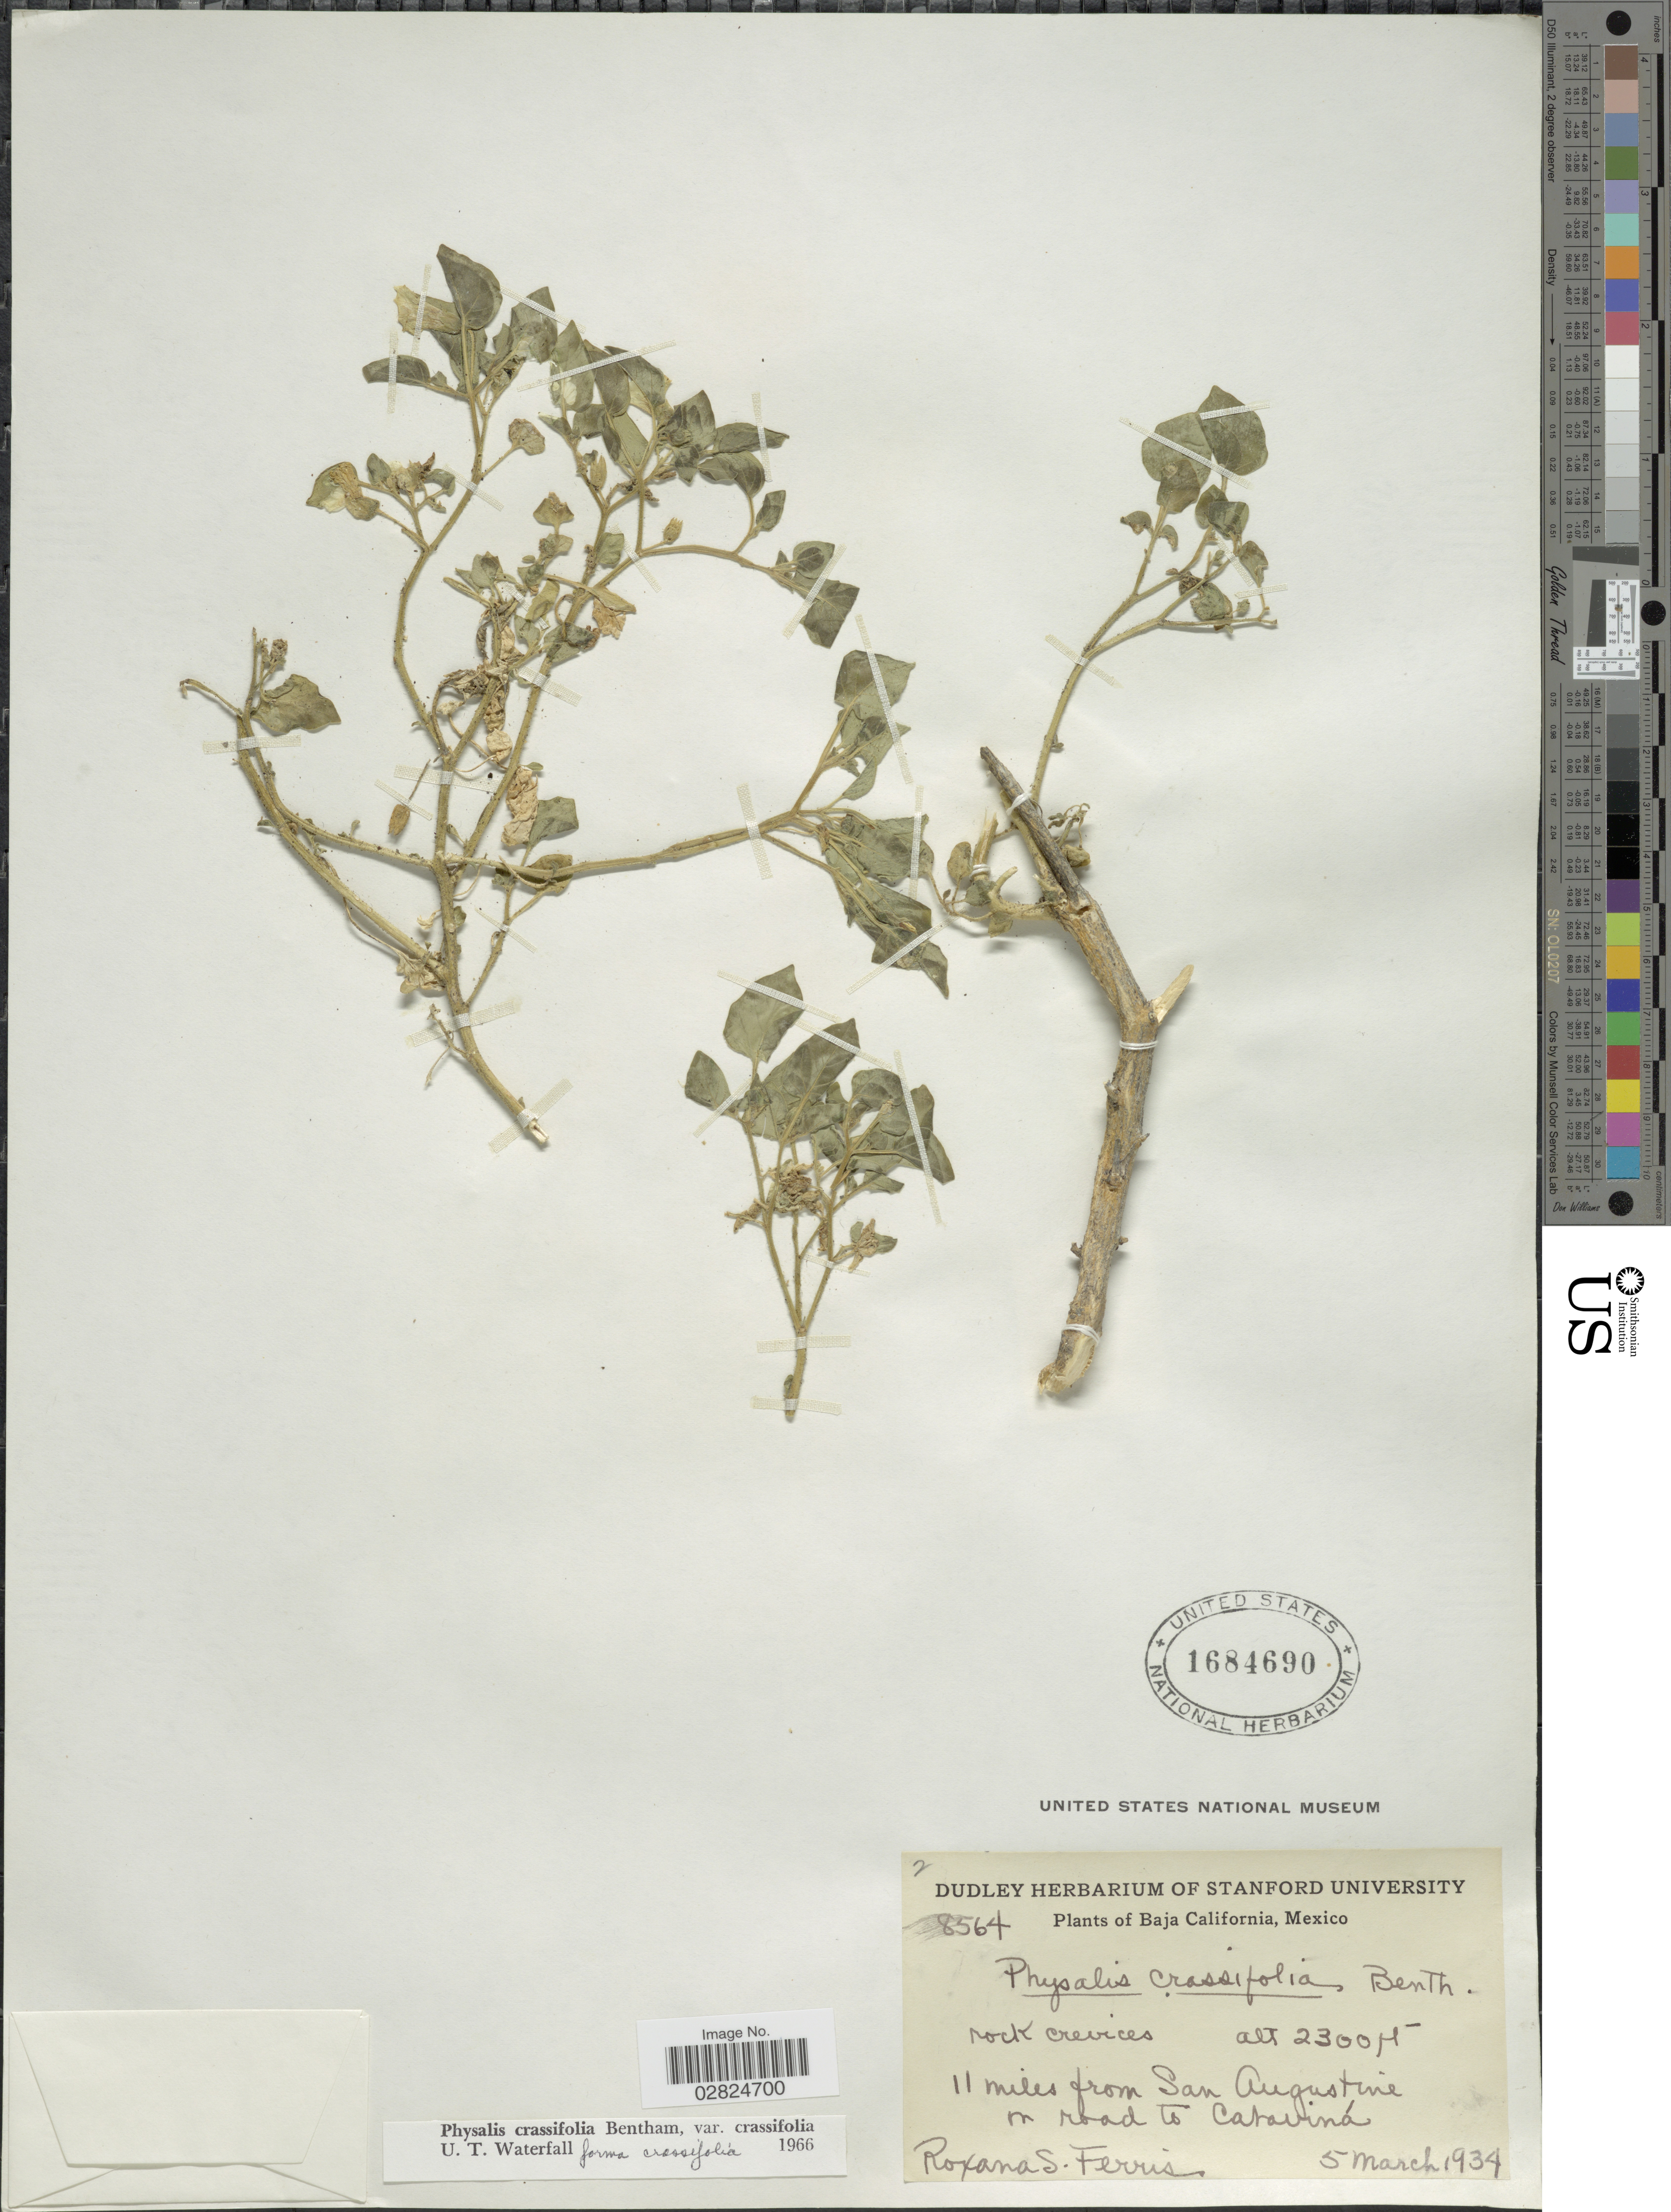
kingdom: Plantae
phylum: Tracheophyta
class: Magnoliopsida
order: Solanales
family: Solanaceae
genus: Physalis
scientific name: Physalis crassifolia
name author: Benth.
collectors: R. S. Ferris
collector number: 8564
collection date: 1934-03-05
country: Mexico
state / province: Baja California Norte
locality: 11 miles from San Augustine on road to Cataviná.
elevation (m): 2300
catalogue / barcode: US 1684690